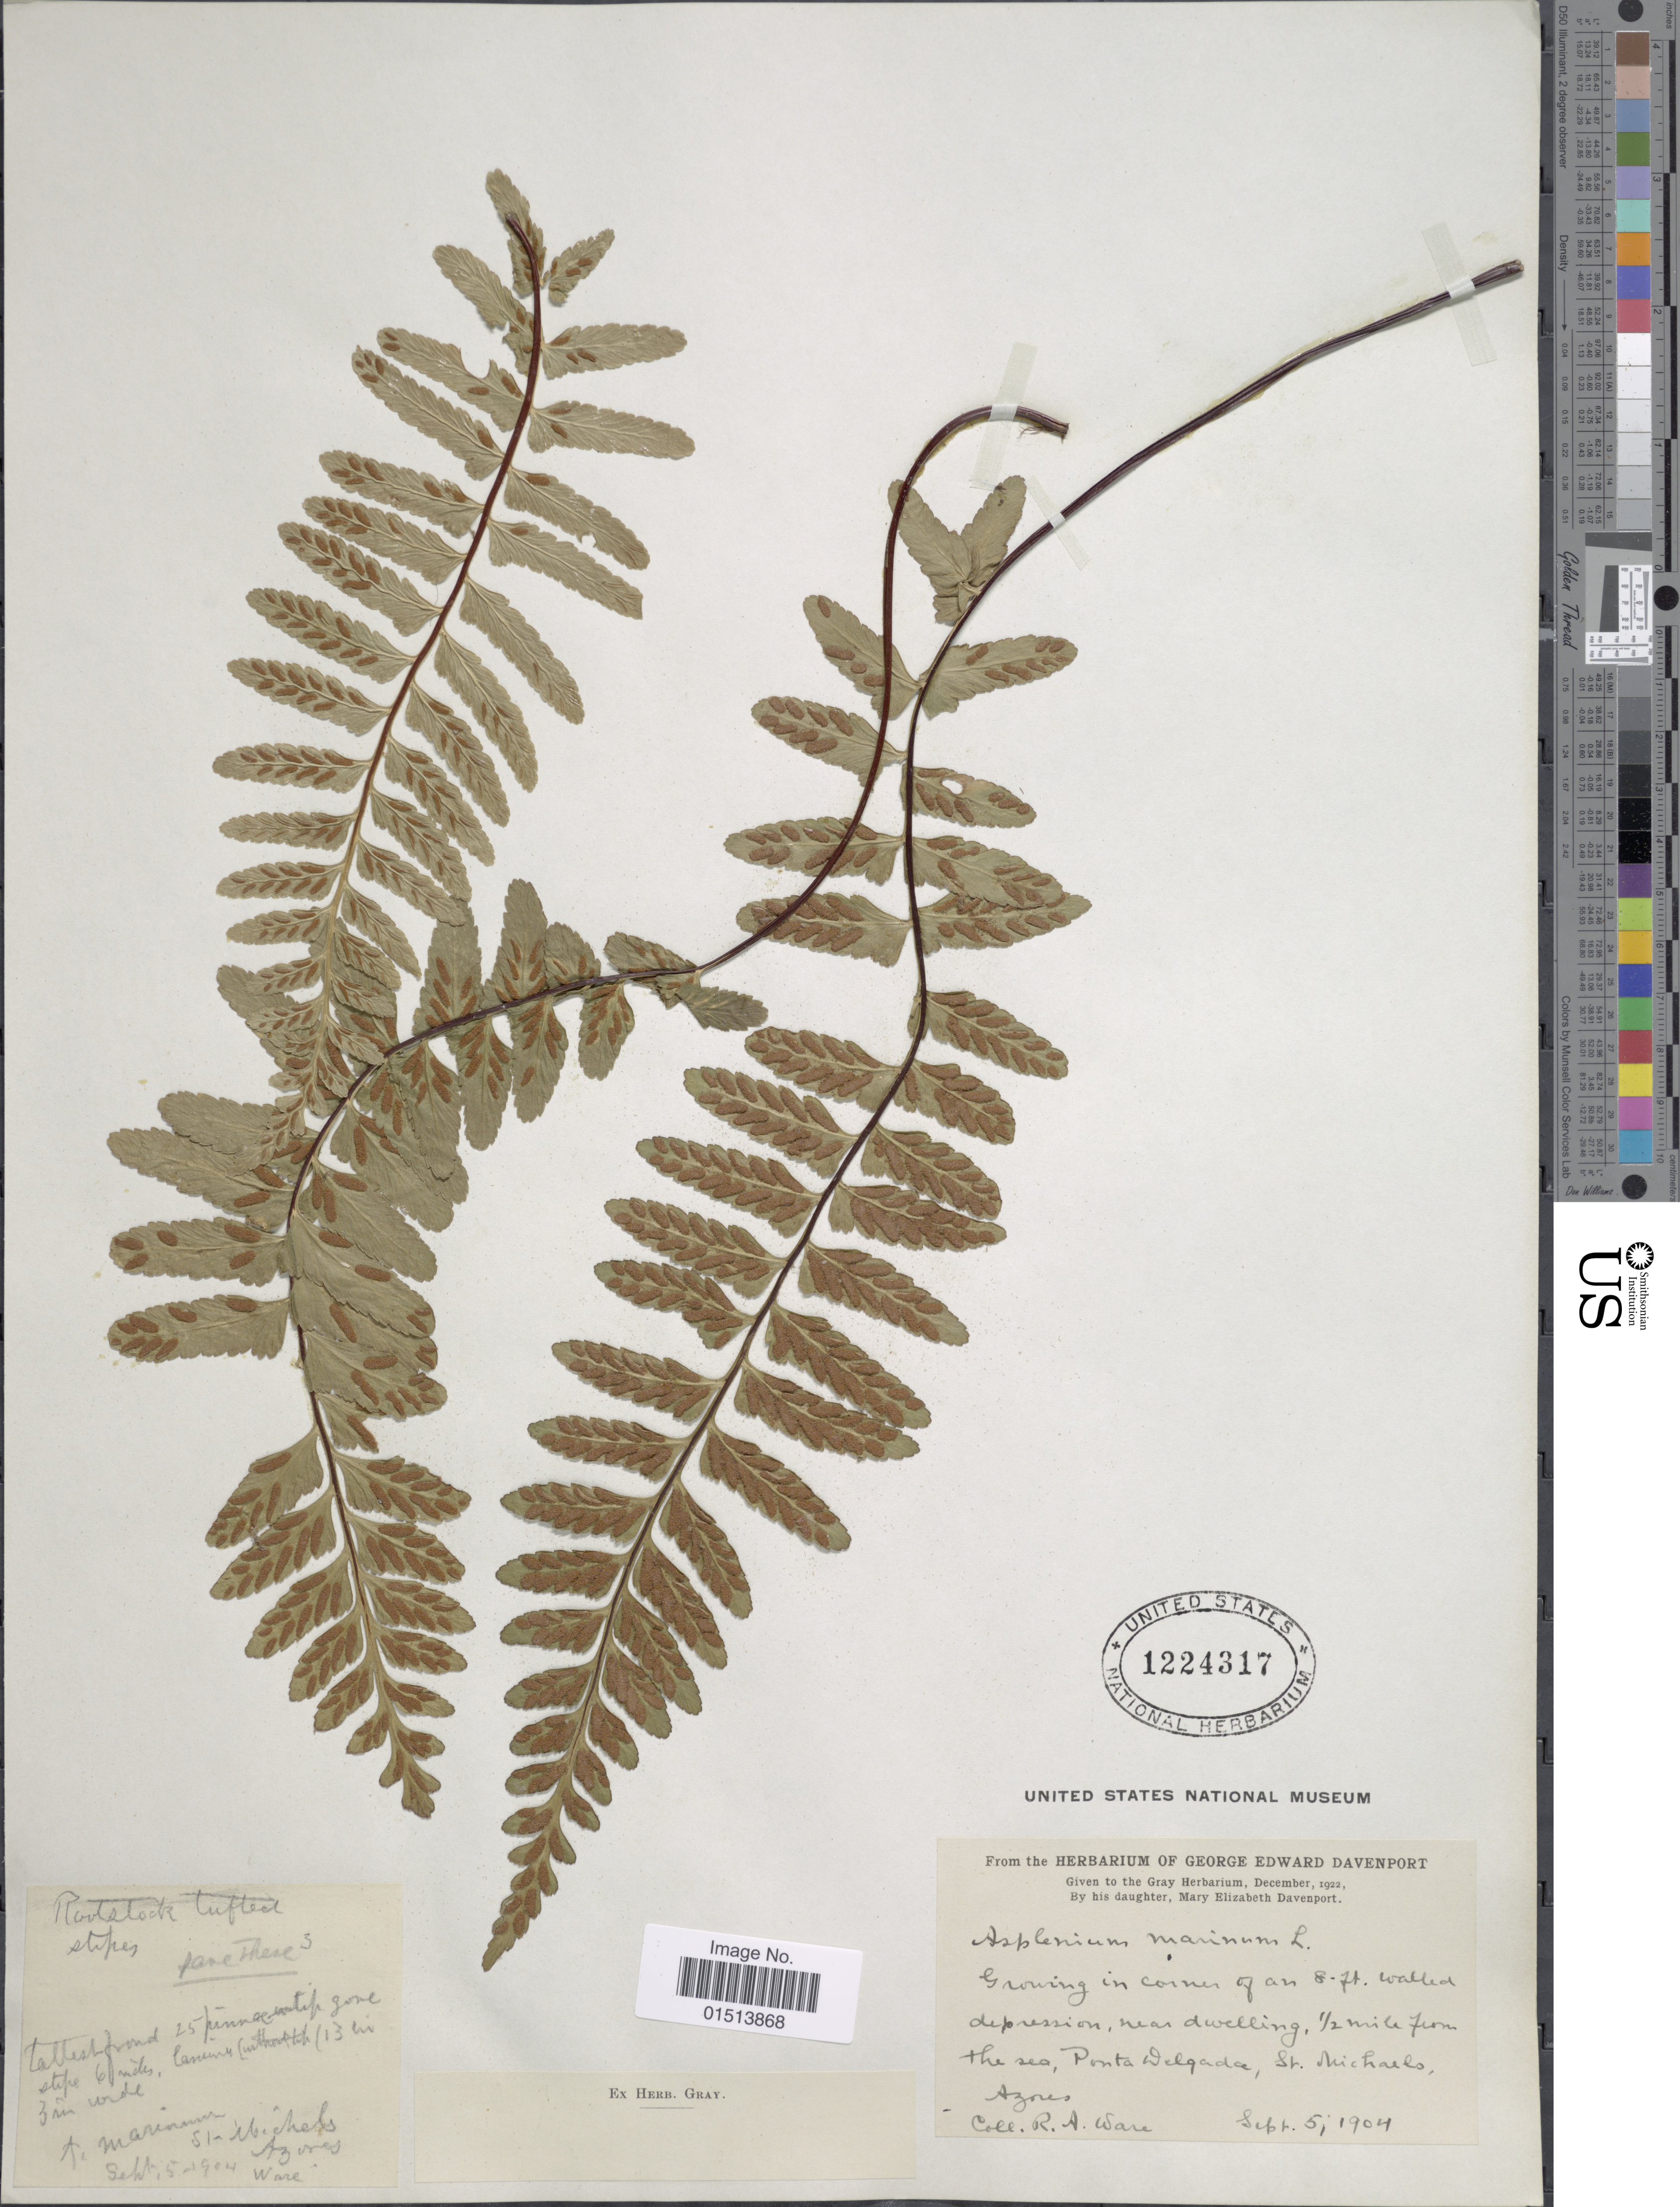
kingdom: Plantae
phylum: Tracheophyta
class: Polypodiopsida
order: Polypodiales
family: Aspleniaceae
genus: Asplenium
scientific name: Asplenium marinum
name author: L.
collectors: R. Ware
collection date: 1904-09-05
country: Portugal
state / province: Azores (Aut. Reg.)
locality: Growing in corner of an 8 ft. walled depression, near dwelling, 1/2 mile from the sea, Ponta Delgada, St. Michaels.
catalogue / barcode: US 1224317